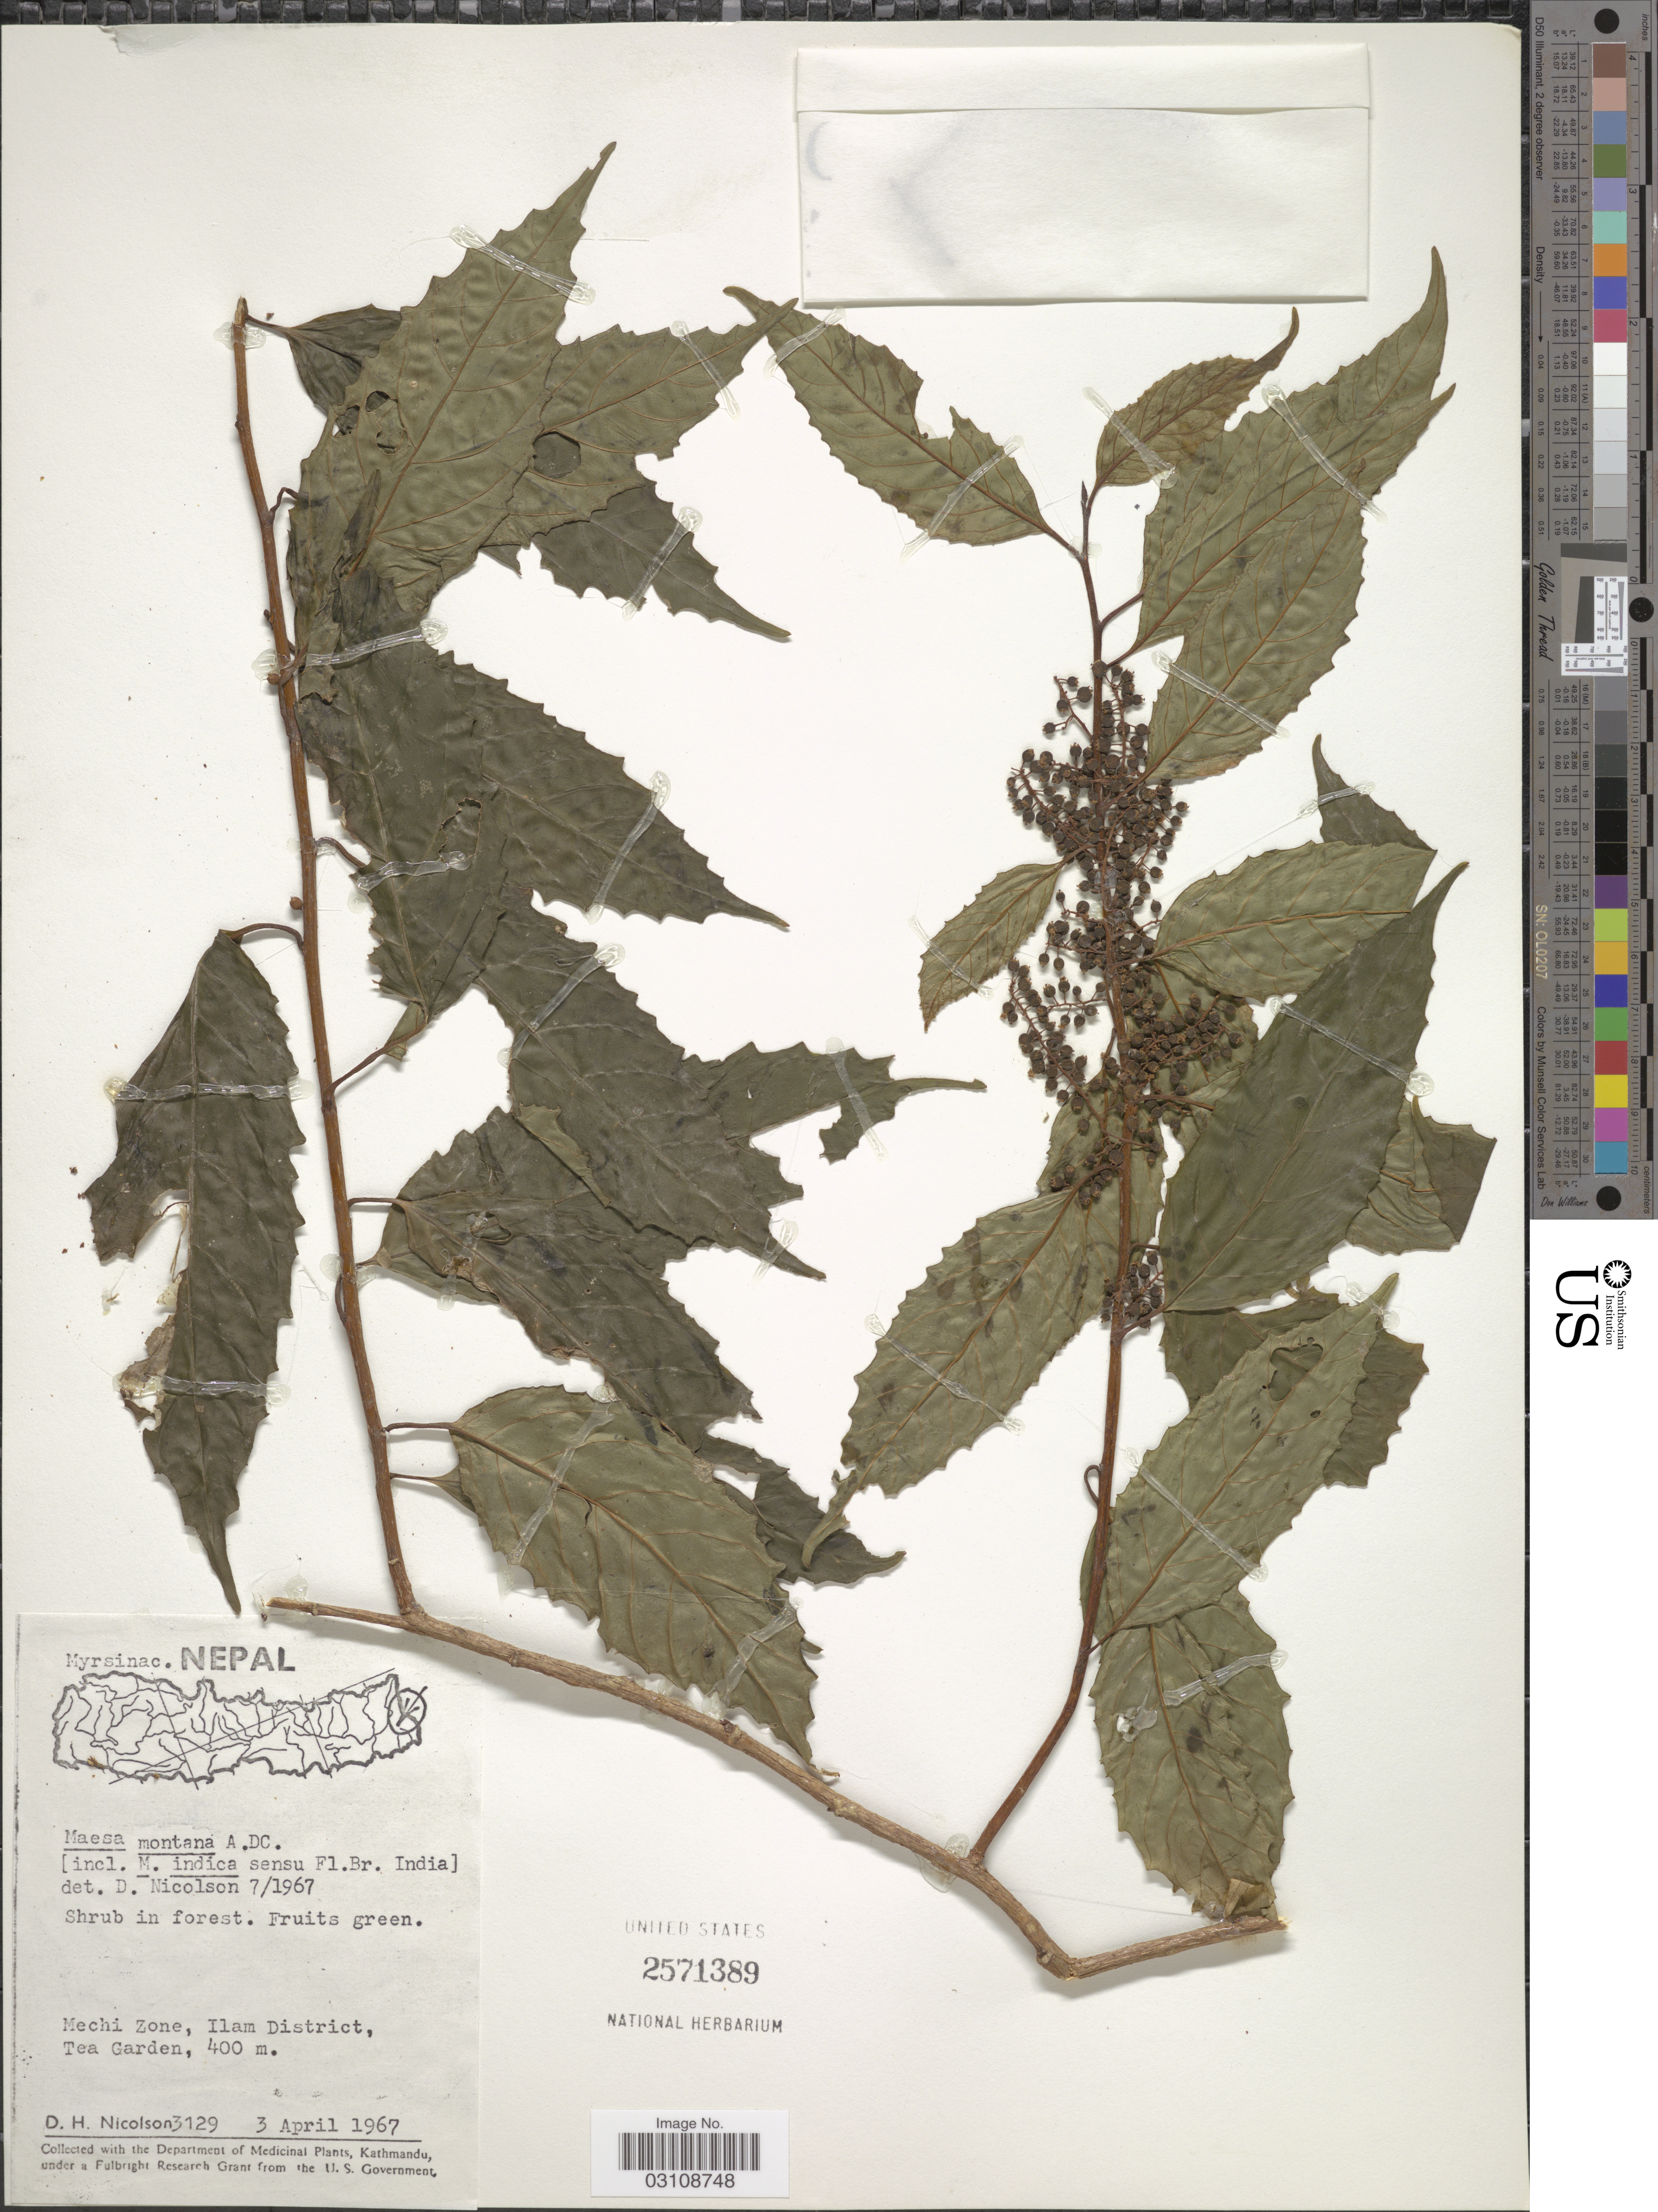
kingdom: Plantae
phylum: Tracheophyta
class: Magnoliopsida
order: Ericales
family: Primulaceae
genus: Maesa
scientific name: Maesa montana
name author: A. DC.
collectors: D. H. Nicolson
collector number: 3129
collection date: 1967-04-03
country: Nepal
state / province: Mechi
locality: Mechi Zone, Ilam District, Tea Garden.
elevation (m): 400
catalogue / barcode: US 2571389